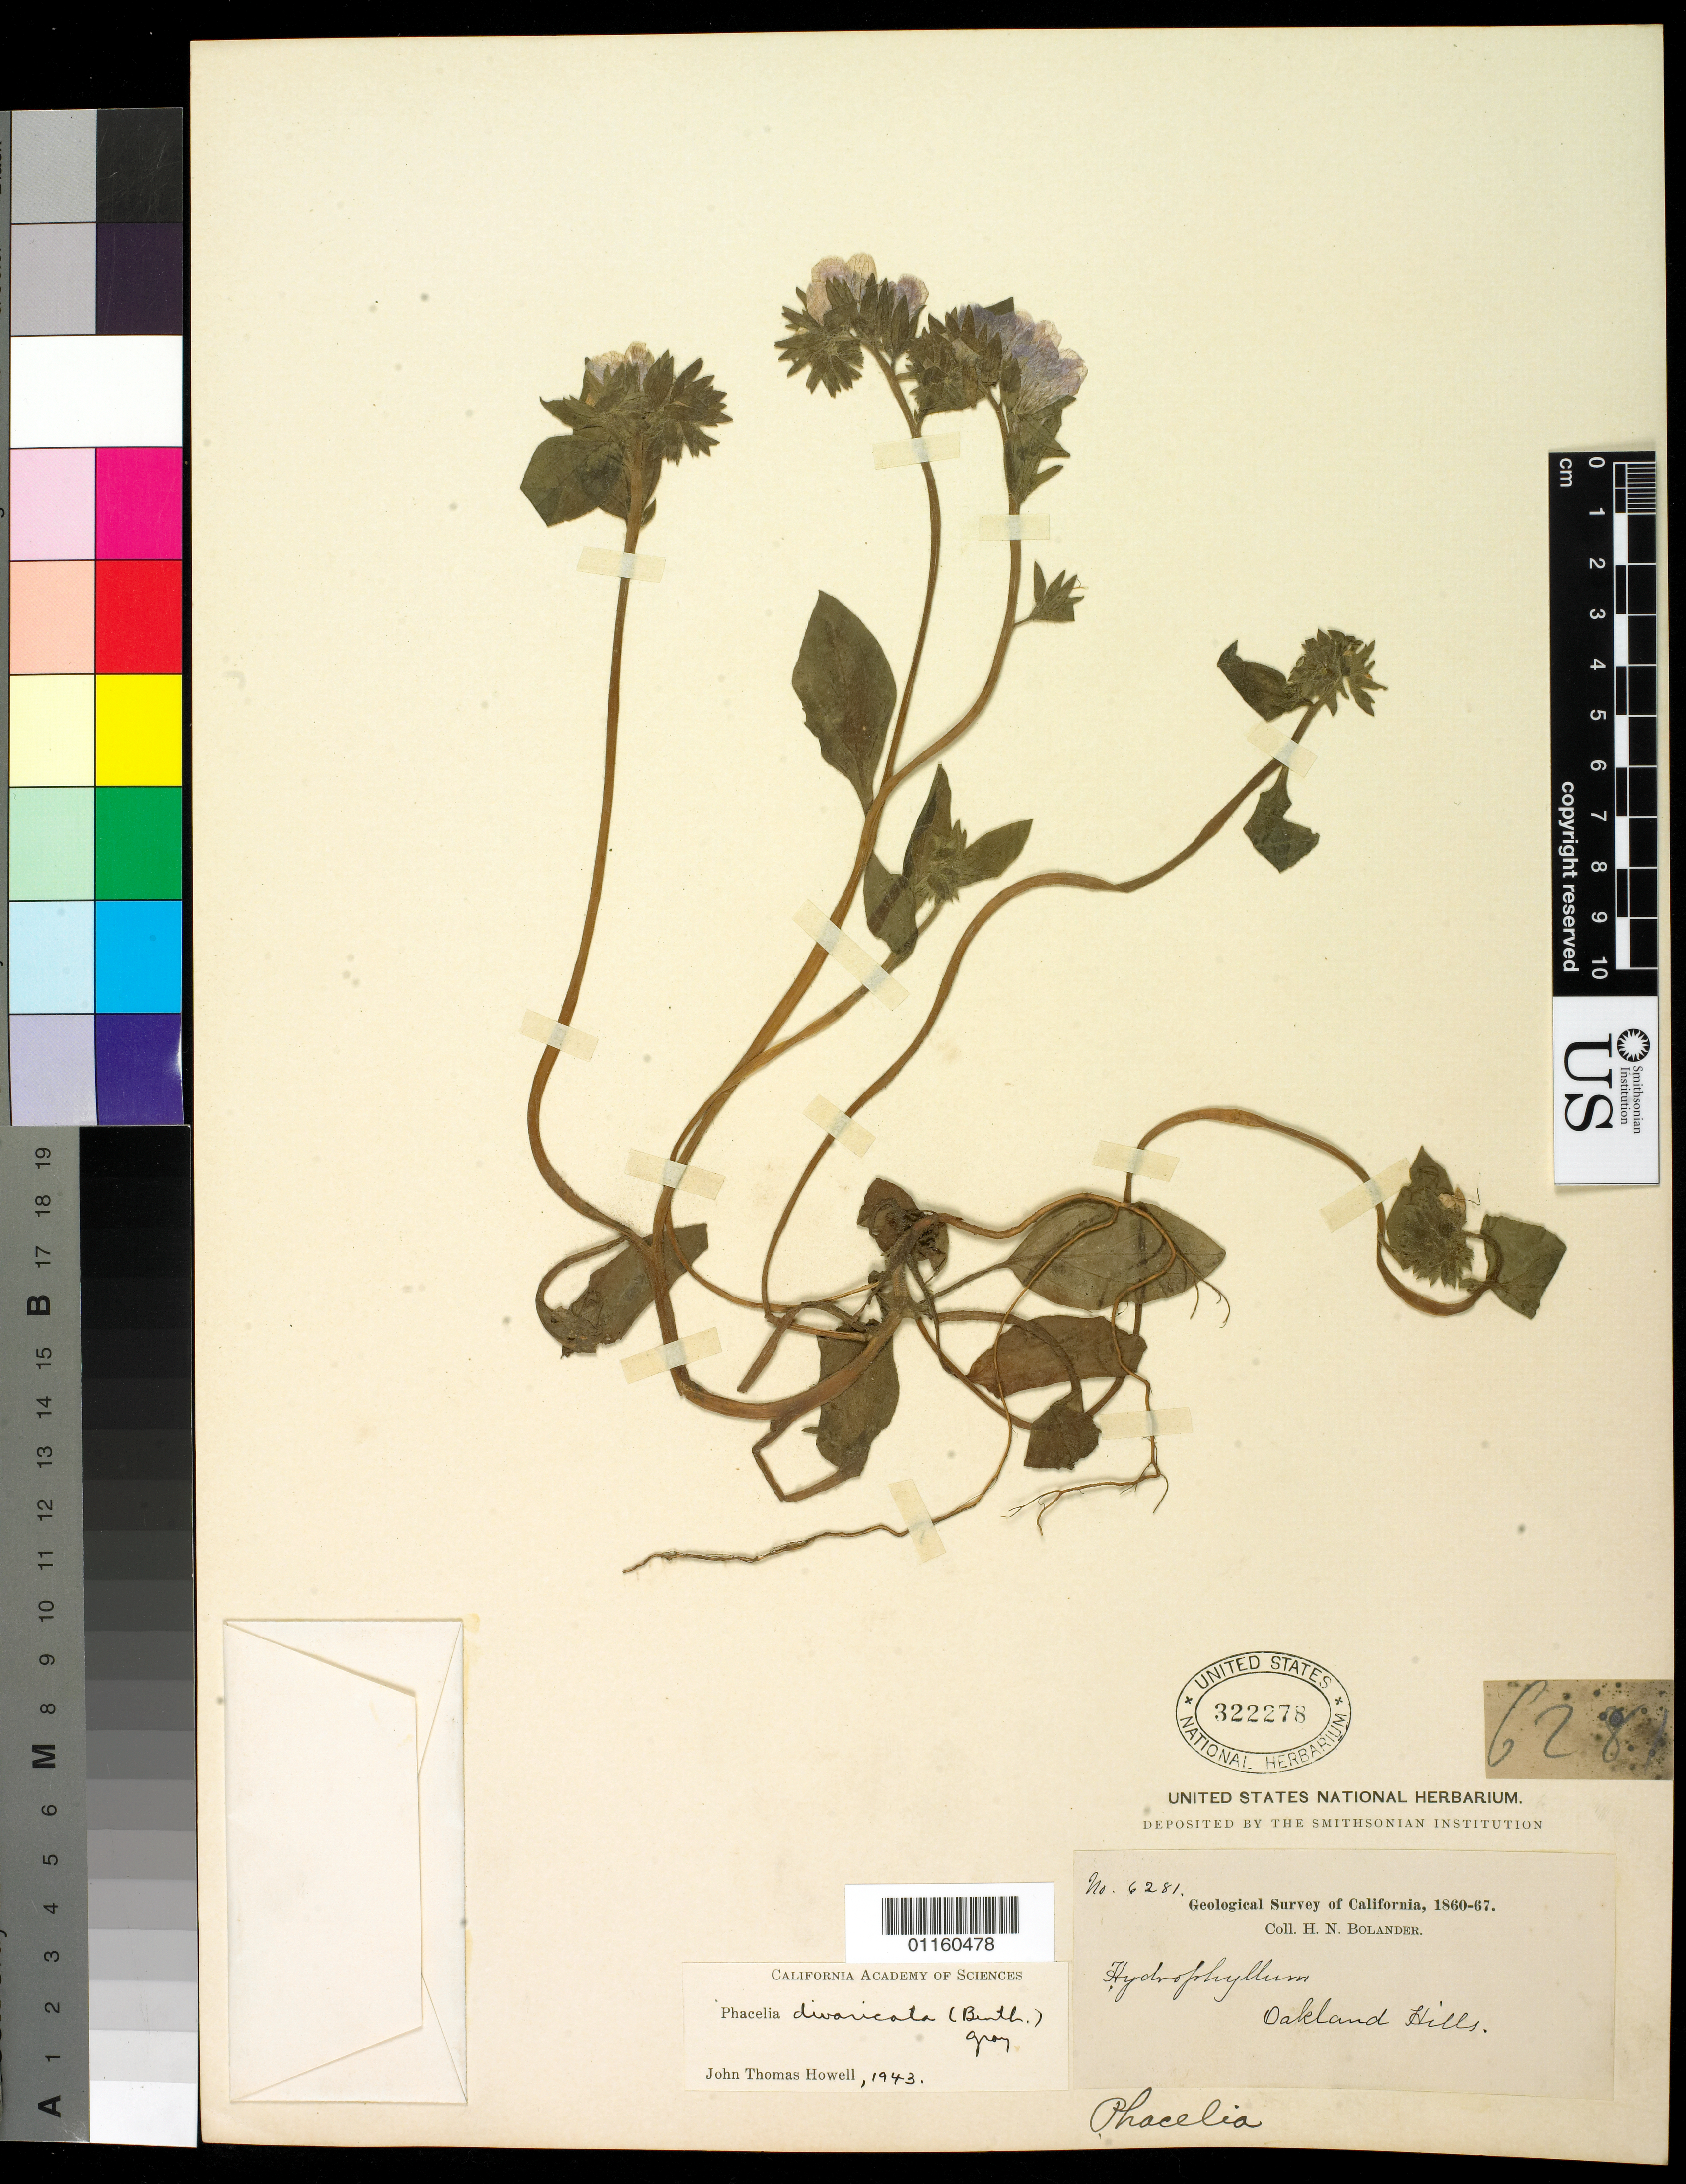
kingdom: Plantae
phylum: Tracheophyta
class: Magnoliopsida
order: Boraginales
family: Hydrophyllaceae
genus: Phacelia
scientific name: Phacelia divaricata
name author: (Benth.) A. Gray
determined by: Howell, J. T.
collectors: H. Bolander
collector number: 6281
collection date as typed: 1860 to -- --- 1866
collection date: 1860/1866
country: United States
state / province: California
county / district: Alameda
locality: Oakland Hills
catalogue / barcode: US 322278